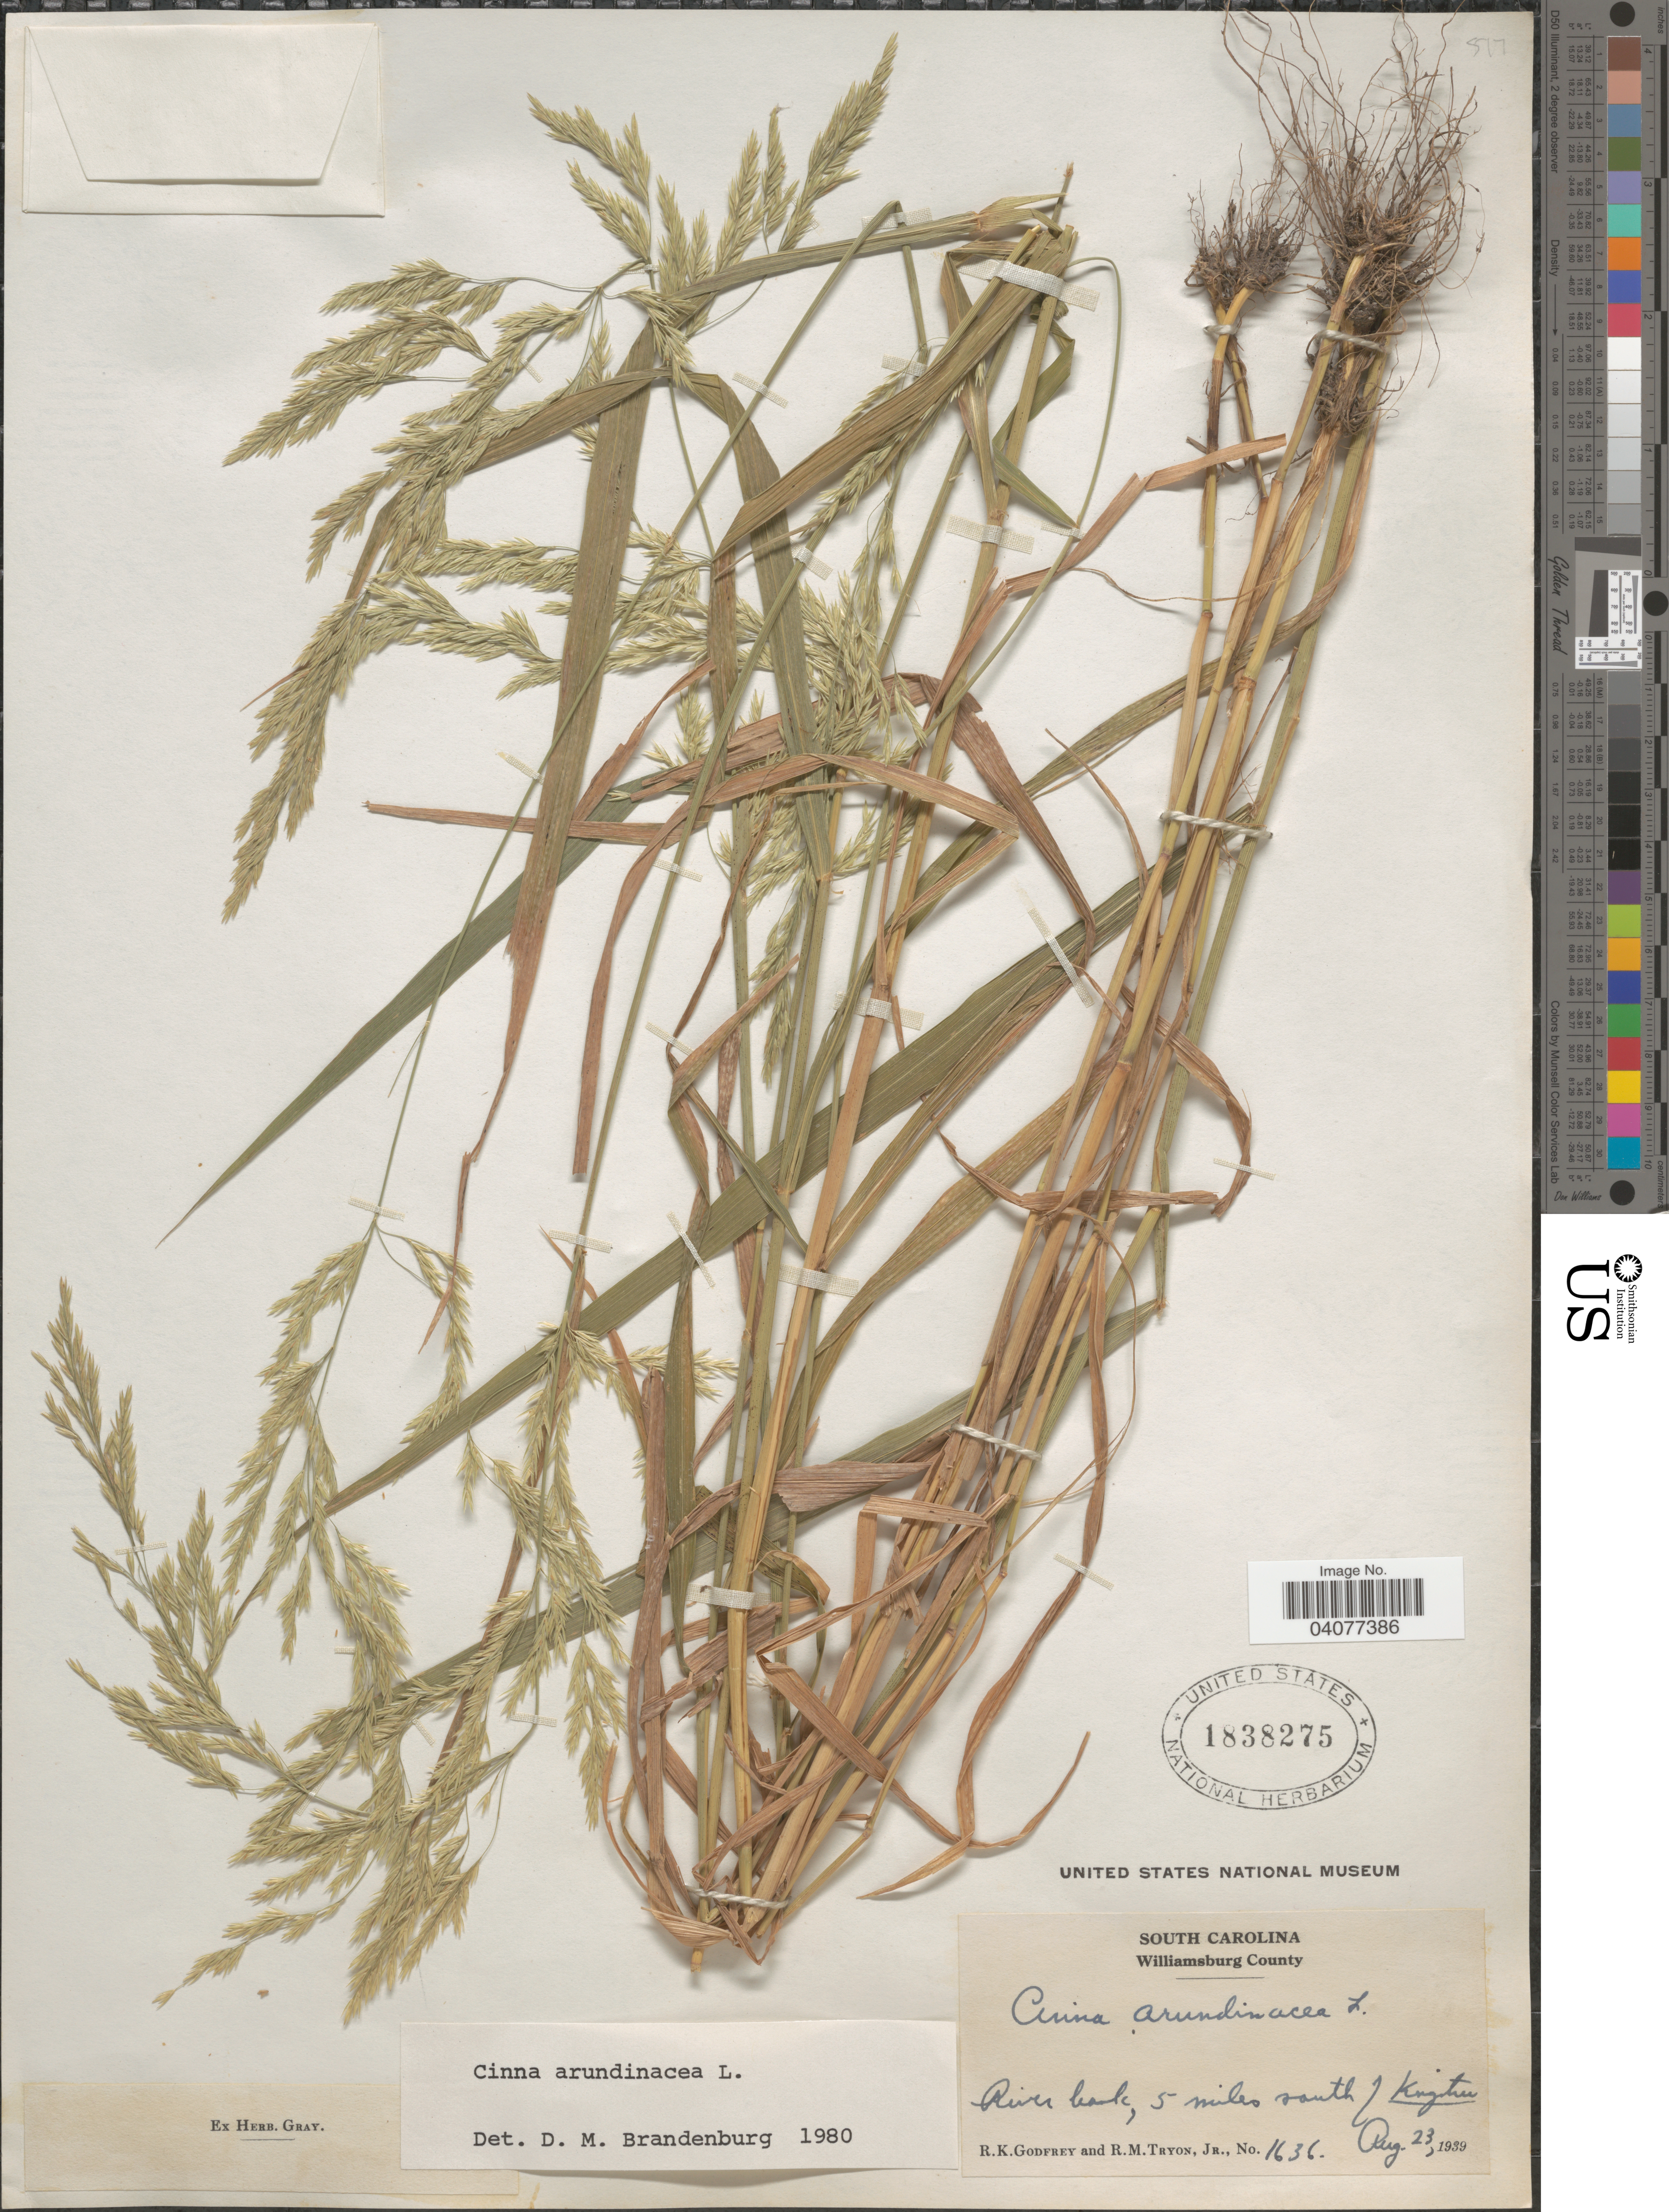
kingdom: Plantae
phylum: Tracheophyta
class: Liliopsida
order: Poales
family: Poaceae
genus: Cinna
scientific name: Cinna arundinacea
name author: L.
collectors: R. K. Godfrey & R. Tryon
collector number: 1636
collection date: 1939-08-23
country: United States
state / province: South Dakota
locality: Williamsburg County. River bank, 5 miles south of Kingstree.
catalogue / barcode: US 1838275